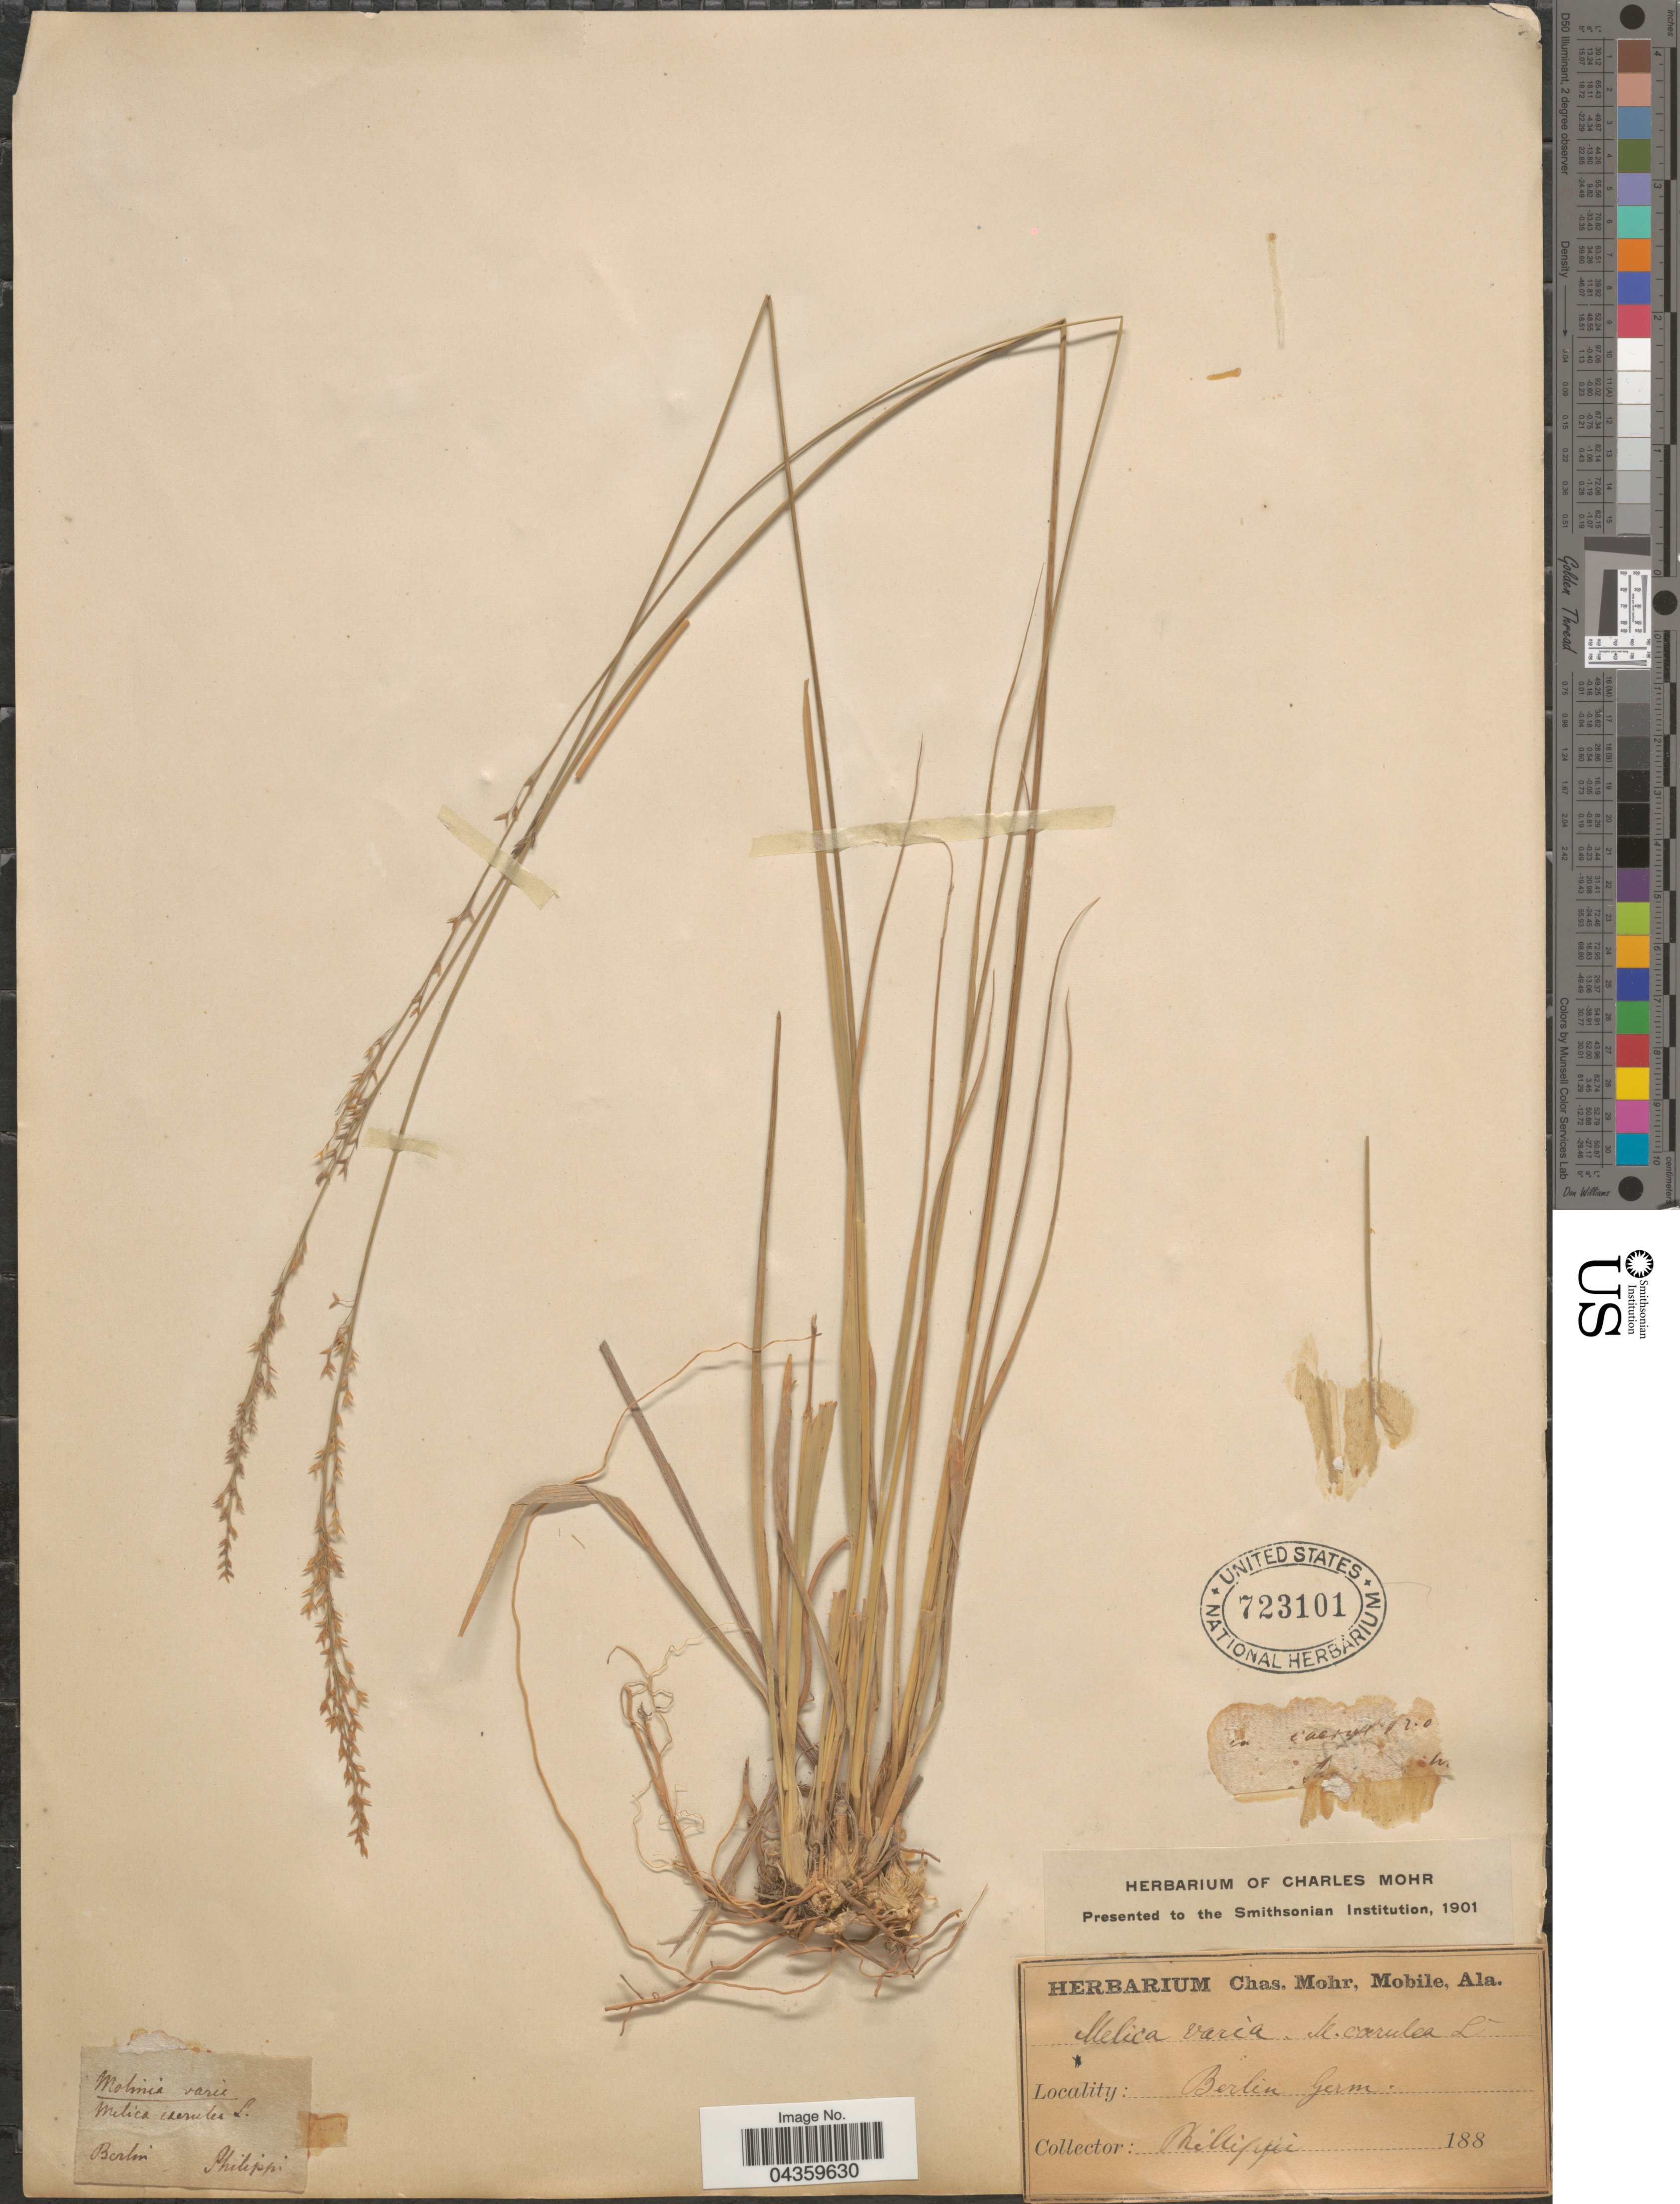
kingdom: Plantae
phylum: Tracheophyta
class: Liliopsida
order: Poales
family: Poaceae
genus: Molinia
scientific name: Molinia caerulea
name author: (L.) Moench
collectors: -. Philippi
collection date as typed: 188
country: Germany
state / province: Berlin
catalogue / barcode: US 723101